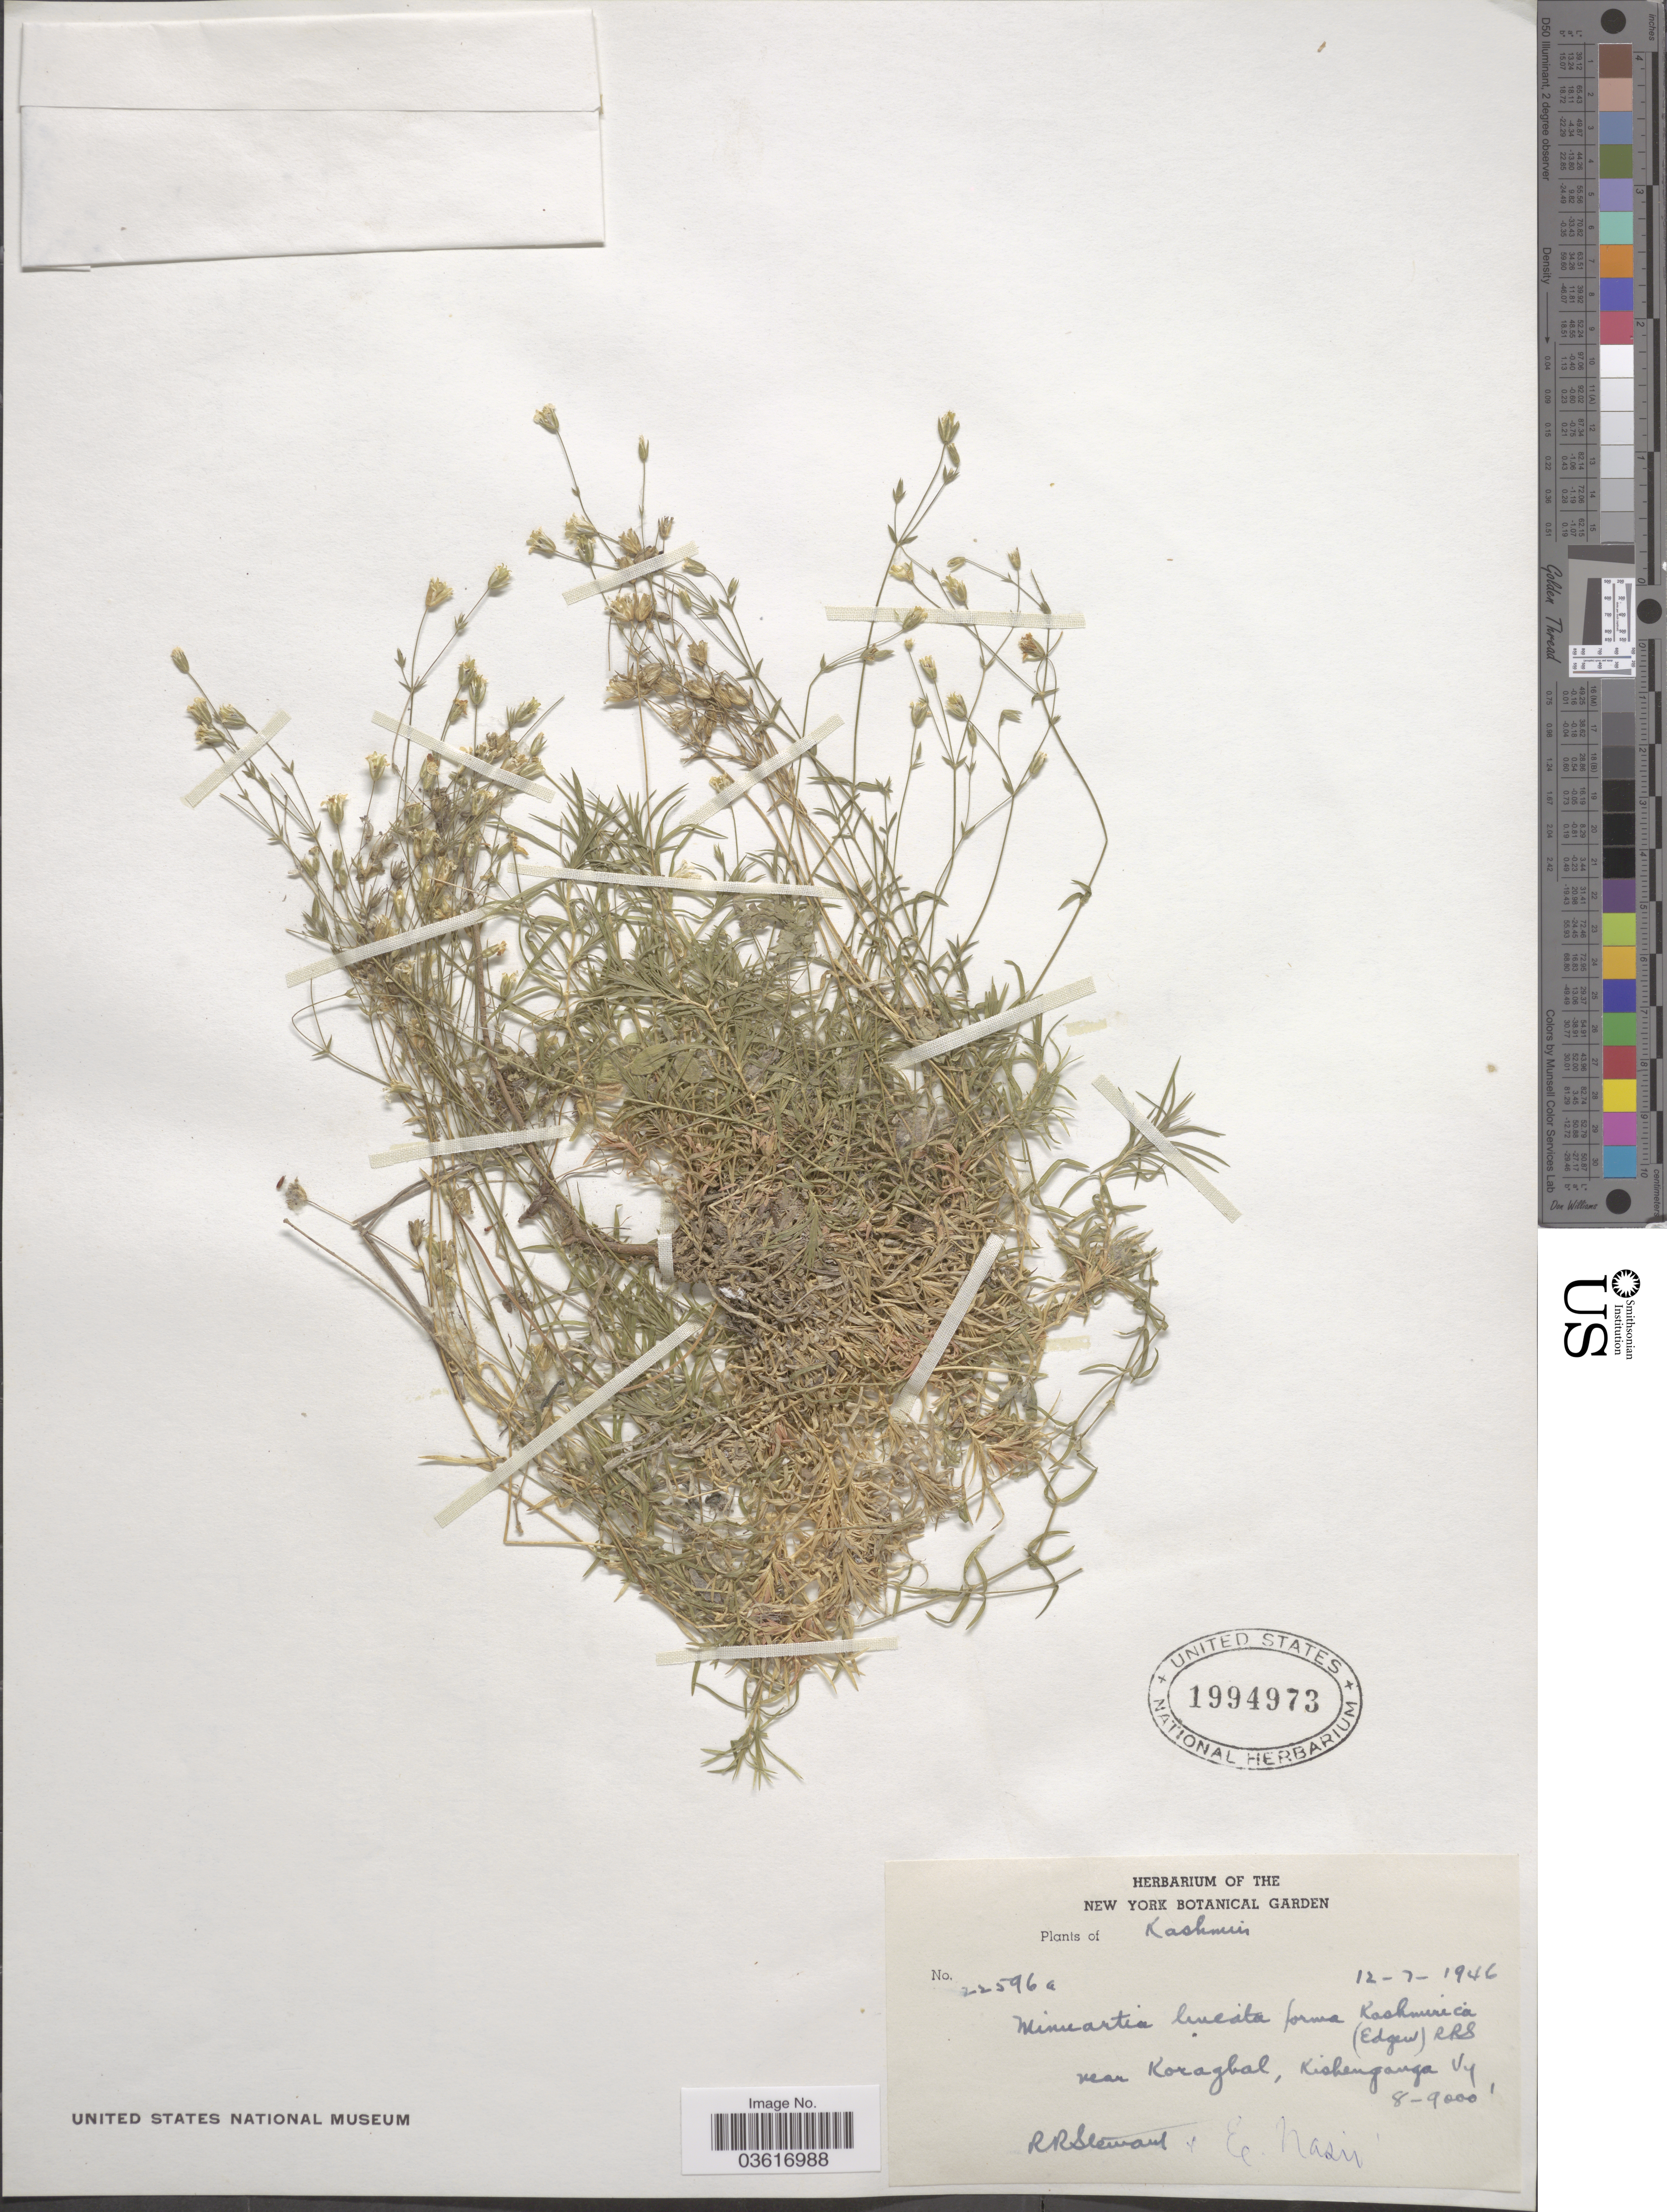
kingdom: Plantae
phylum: Tracheophyta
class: Magnoliopsida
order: Caryophyllales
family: Caryophyllaceae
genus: Minuartia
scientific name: Minuartia lineata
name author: Bornm.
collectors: R. Stewart & E. Nasir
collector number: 22596a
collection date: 1946-07-12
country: India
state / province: Jammu and Kashmir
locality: Kashmir. Near Koragbal, Kishenganga Vy.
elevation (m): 2438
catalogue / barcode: US 1994973